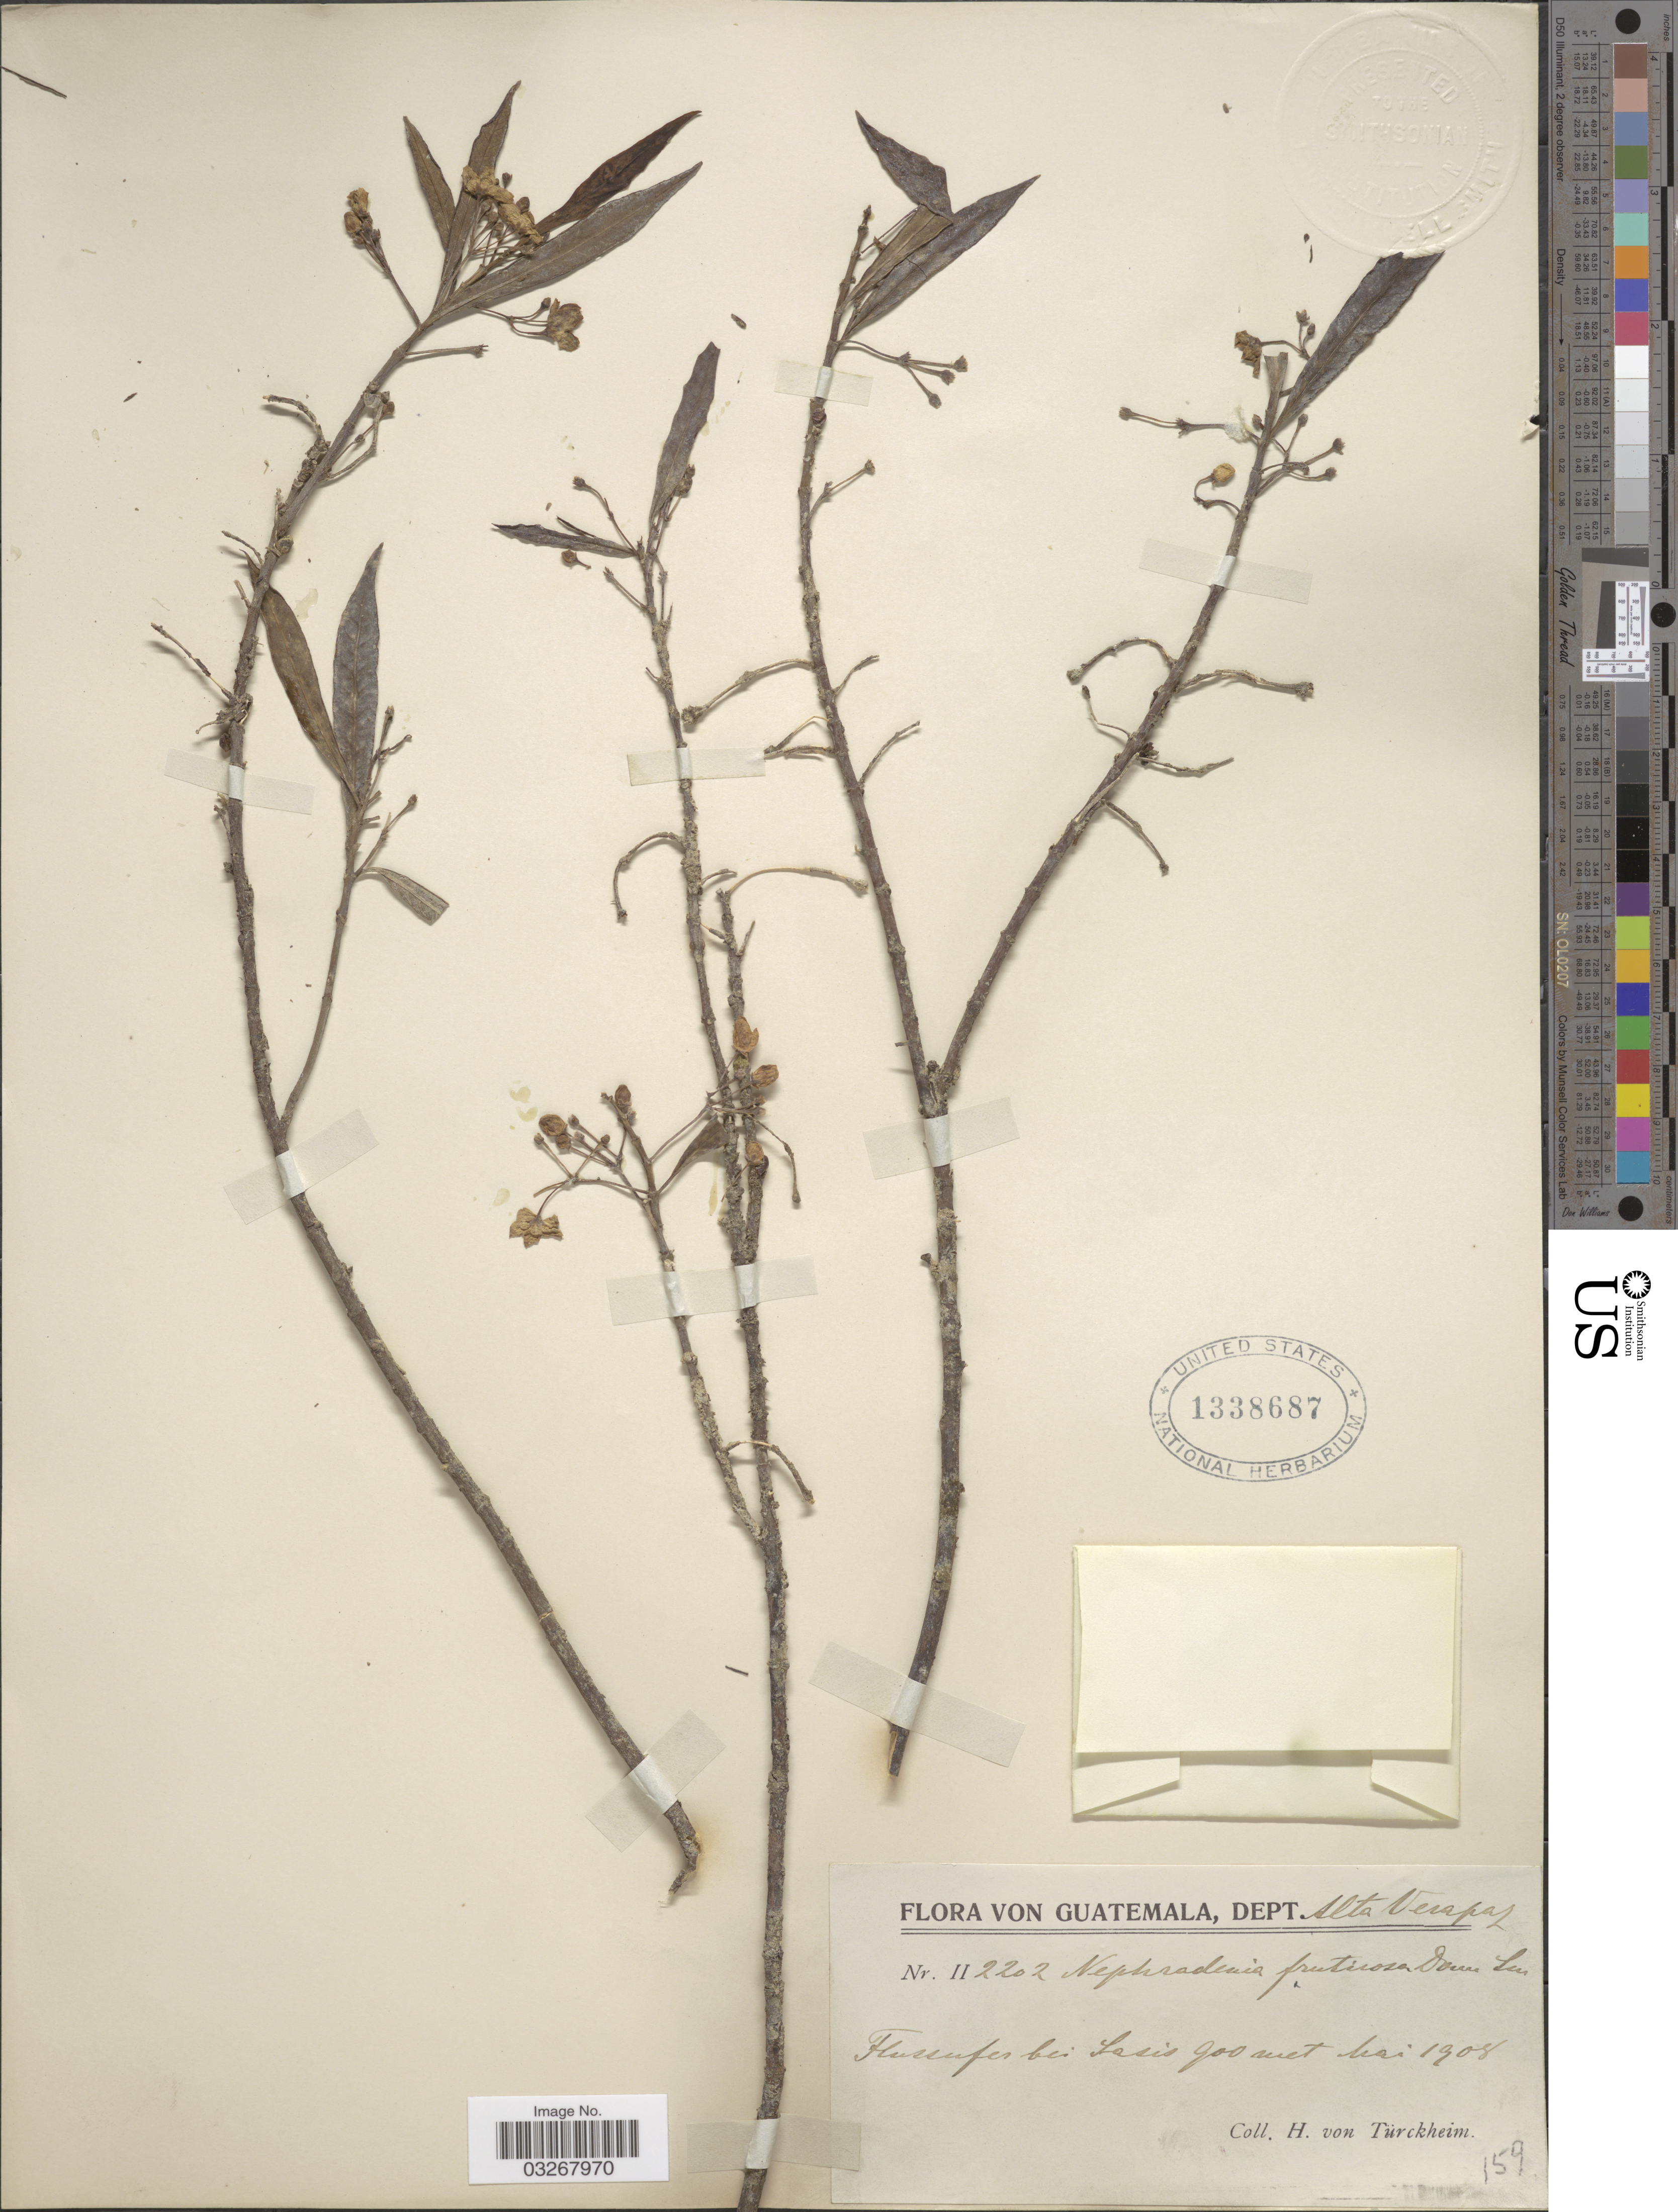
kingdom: Plantae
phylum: Tracheophyta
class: Magnoliopsida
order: Gentianales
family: Apocynaceae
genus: Marsdenia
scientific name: Marsdenia neriifolia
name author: (Decne.) Woodson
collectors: H. von Türckheim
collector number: II2202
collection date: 1908-05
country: Guatemala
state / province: Alta Verapaz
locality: Dept. Alta Verapaz. Flussufer bei Sasis [riverbank at Sasis].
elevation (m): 900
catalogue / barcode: US 1338687